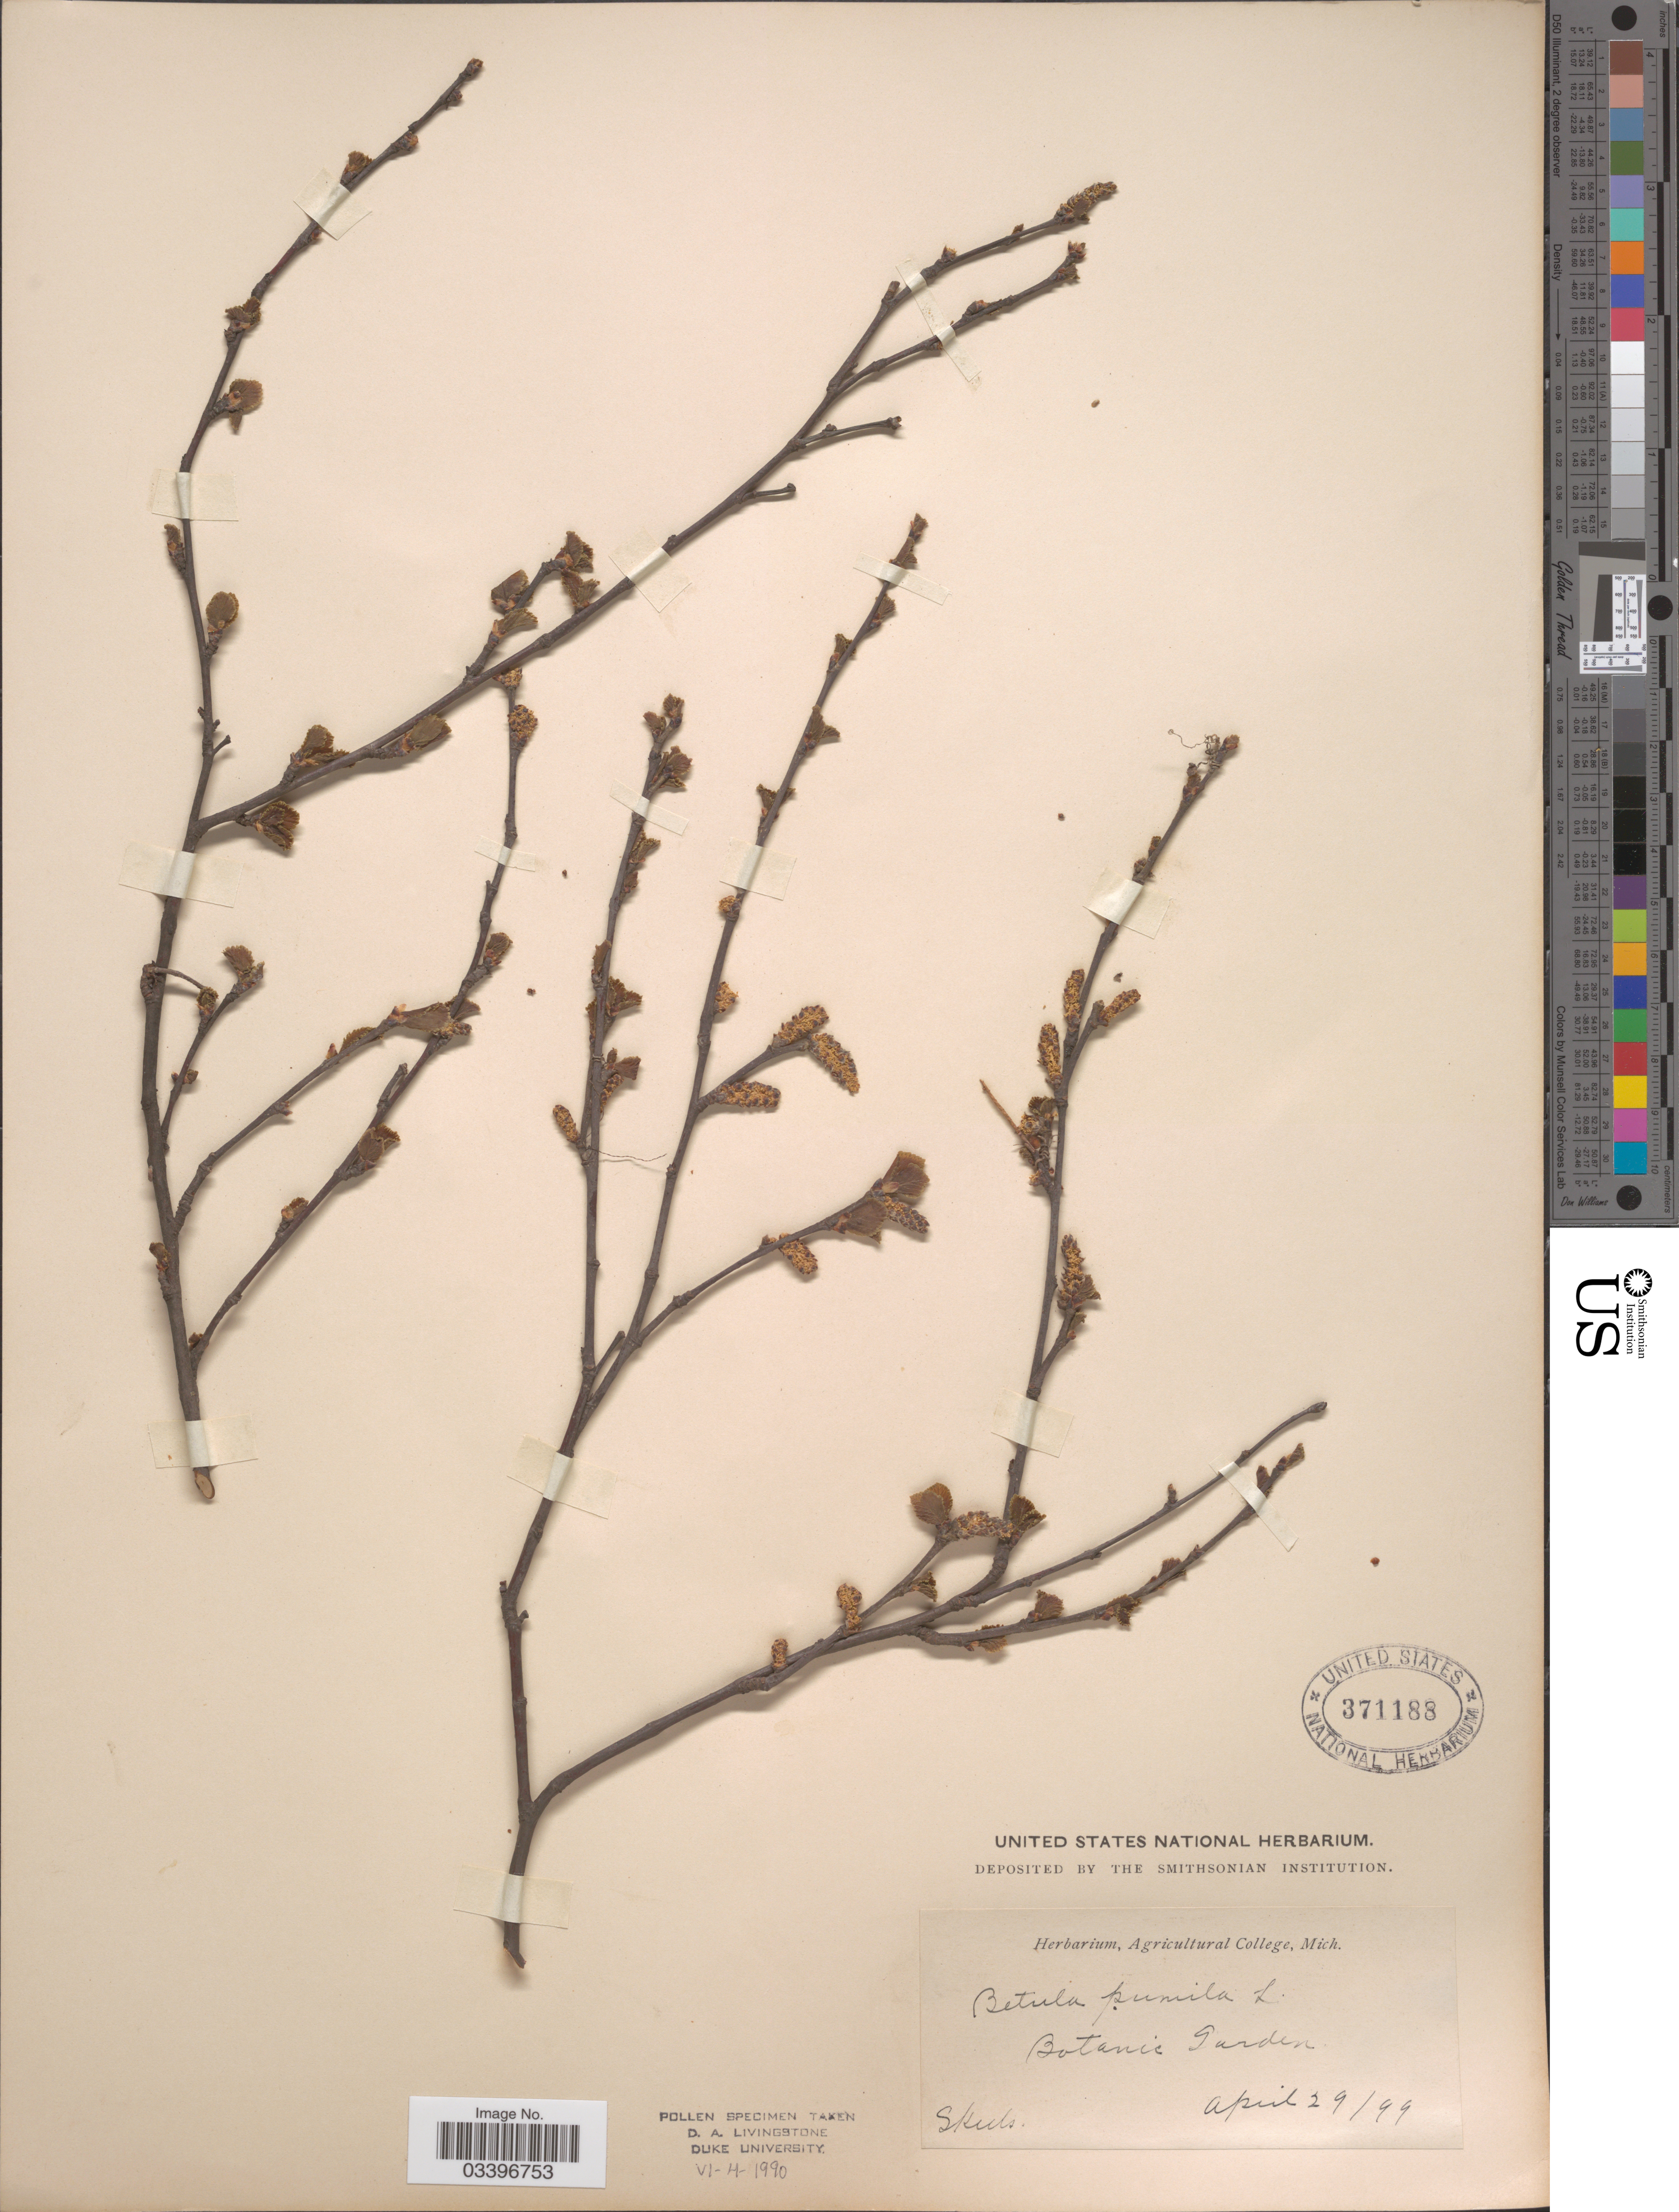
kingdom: Plantae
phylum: Tracheophyta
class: Magnoliopsida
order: Fagales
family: Betulaceae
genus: Betula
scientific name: Betula pumila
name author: L.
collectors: Skeels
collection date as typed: Transcribed d/m/y: 29/4/99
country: United States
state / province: Michigan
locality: Botanic Garden.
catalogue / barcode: US 371188